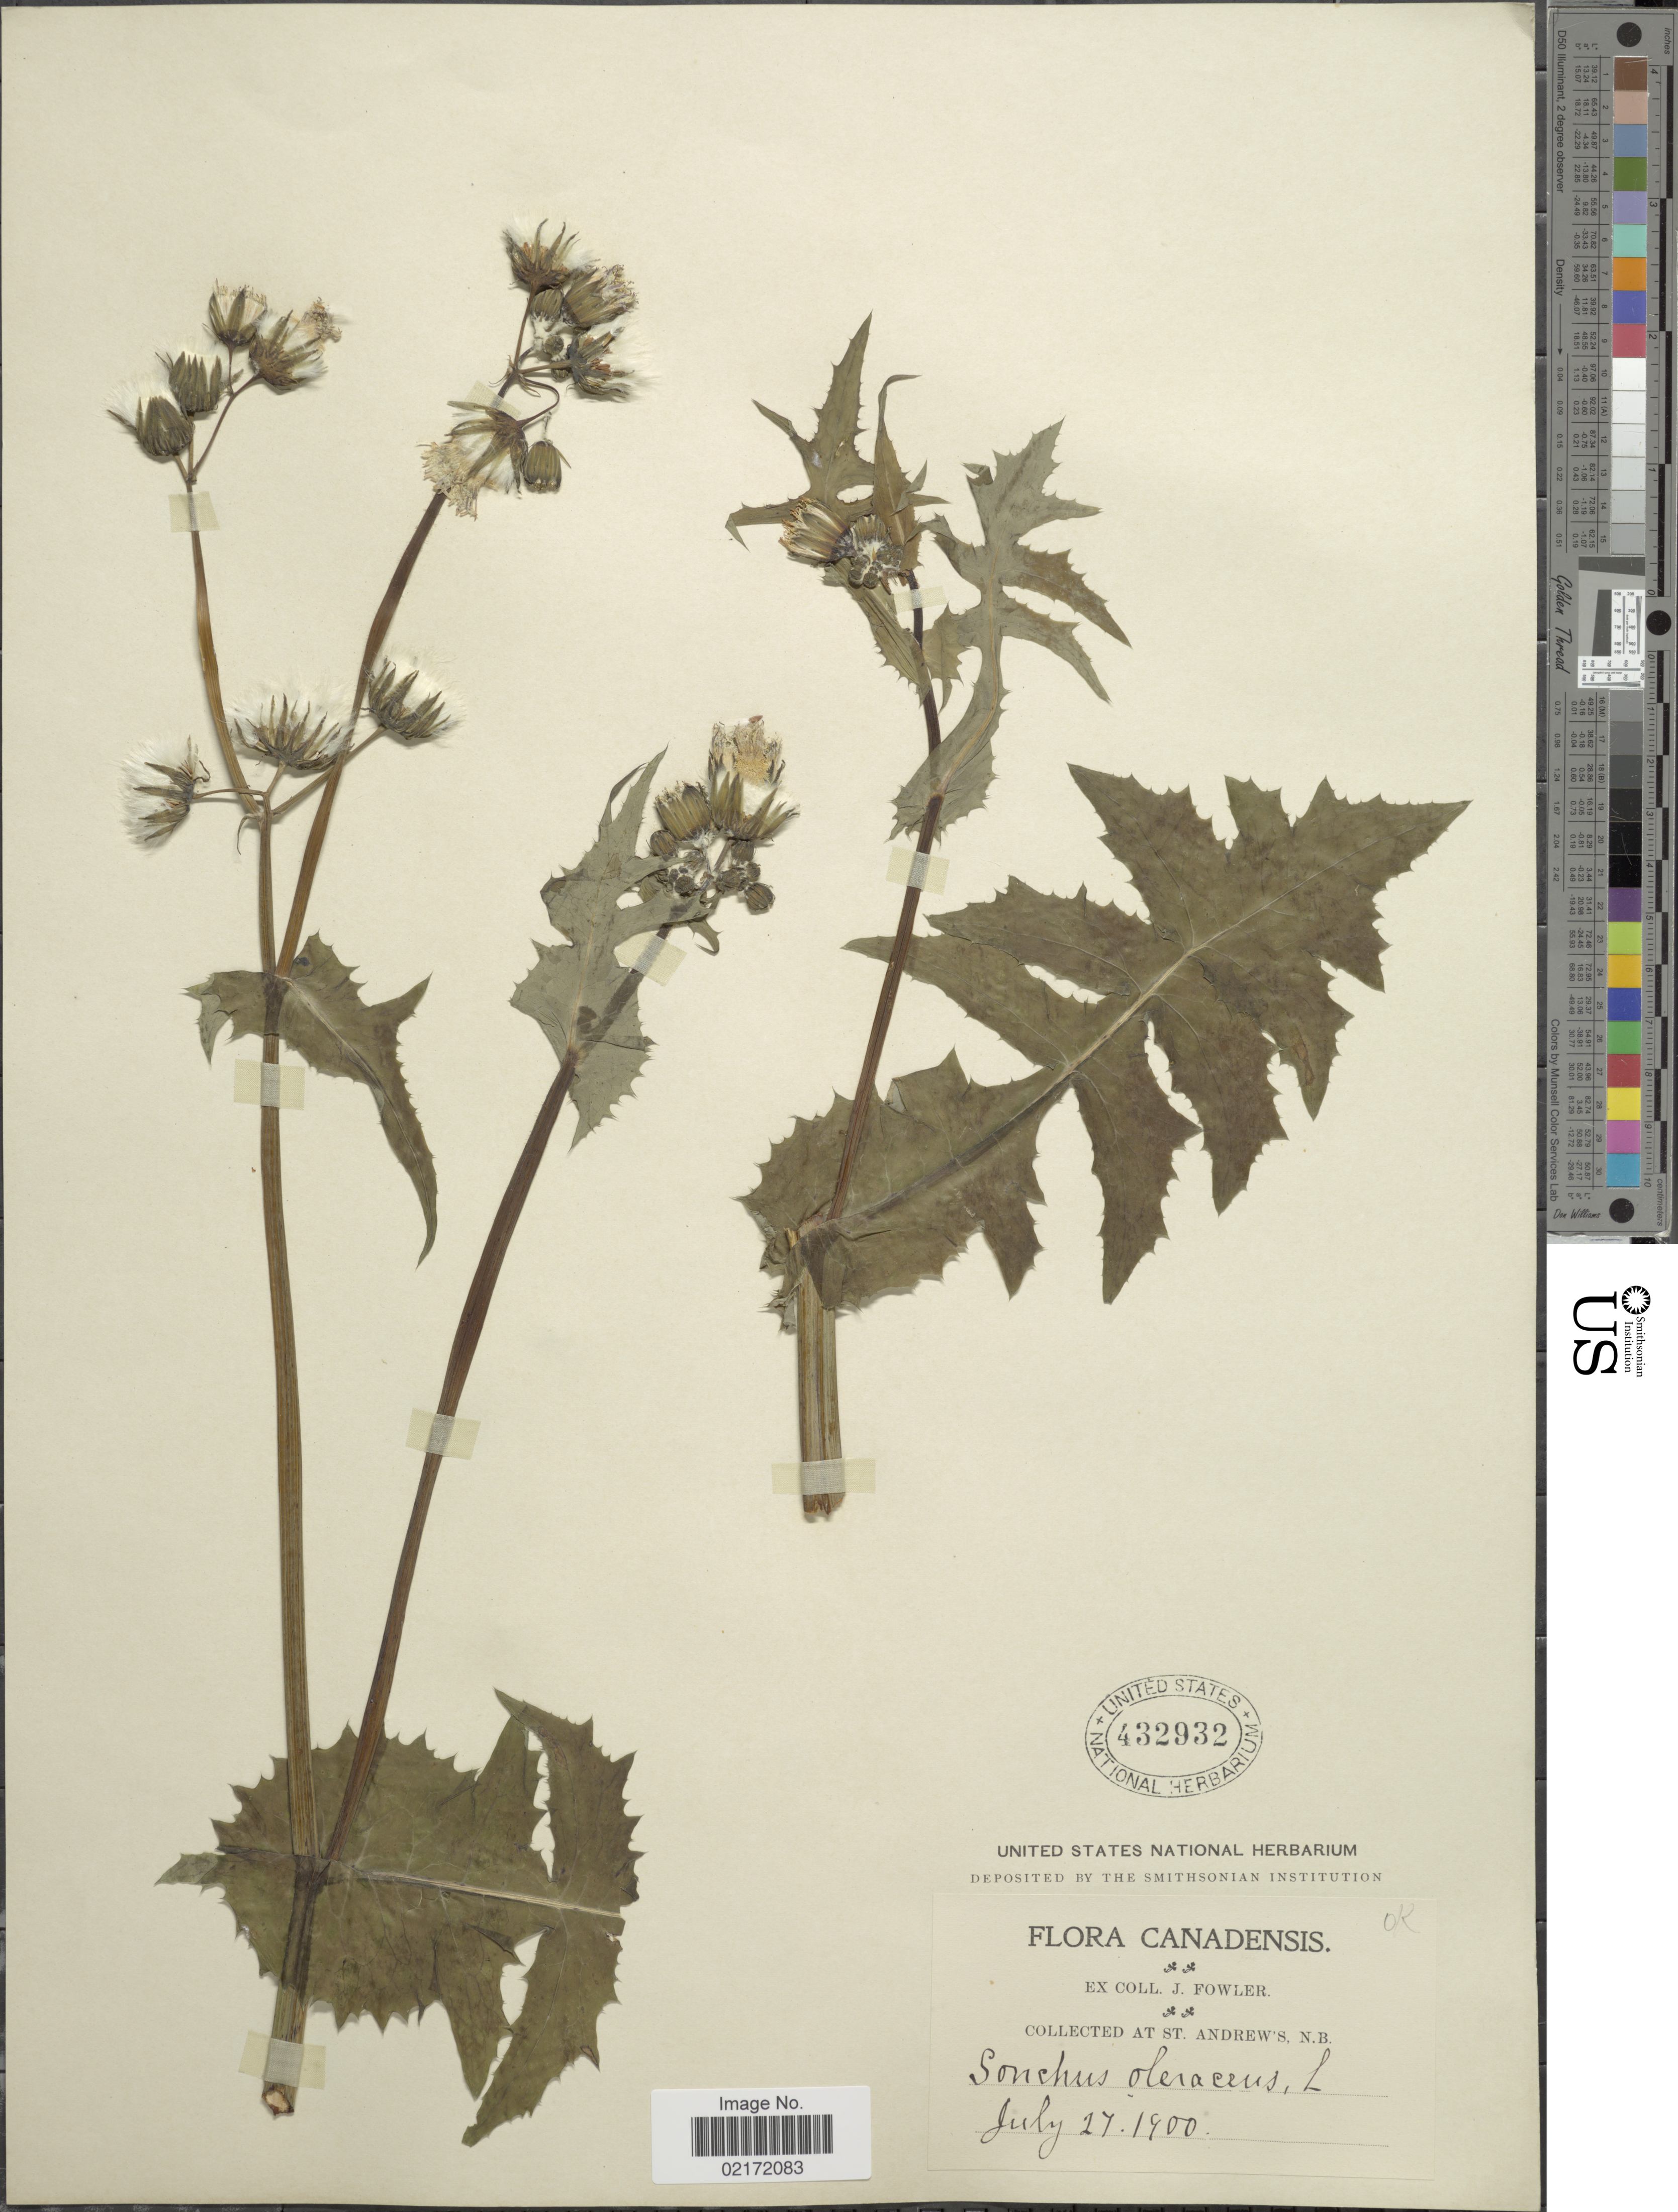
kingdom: Plantae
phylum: Tracheophyta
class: Magnoliopsida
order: Asterales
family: Asteraceae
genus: Sonchus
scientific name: Sonchus oleraceus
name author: L.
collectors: J. P. Fowler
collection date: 1900-07-27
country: Canada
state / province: New Brunswick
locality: St. Andrew's, N.B.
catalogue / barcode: US 432932